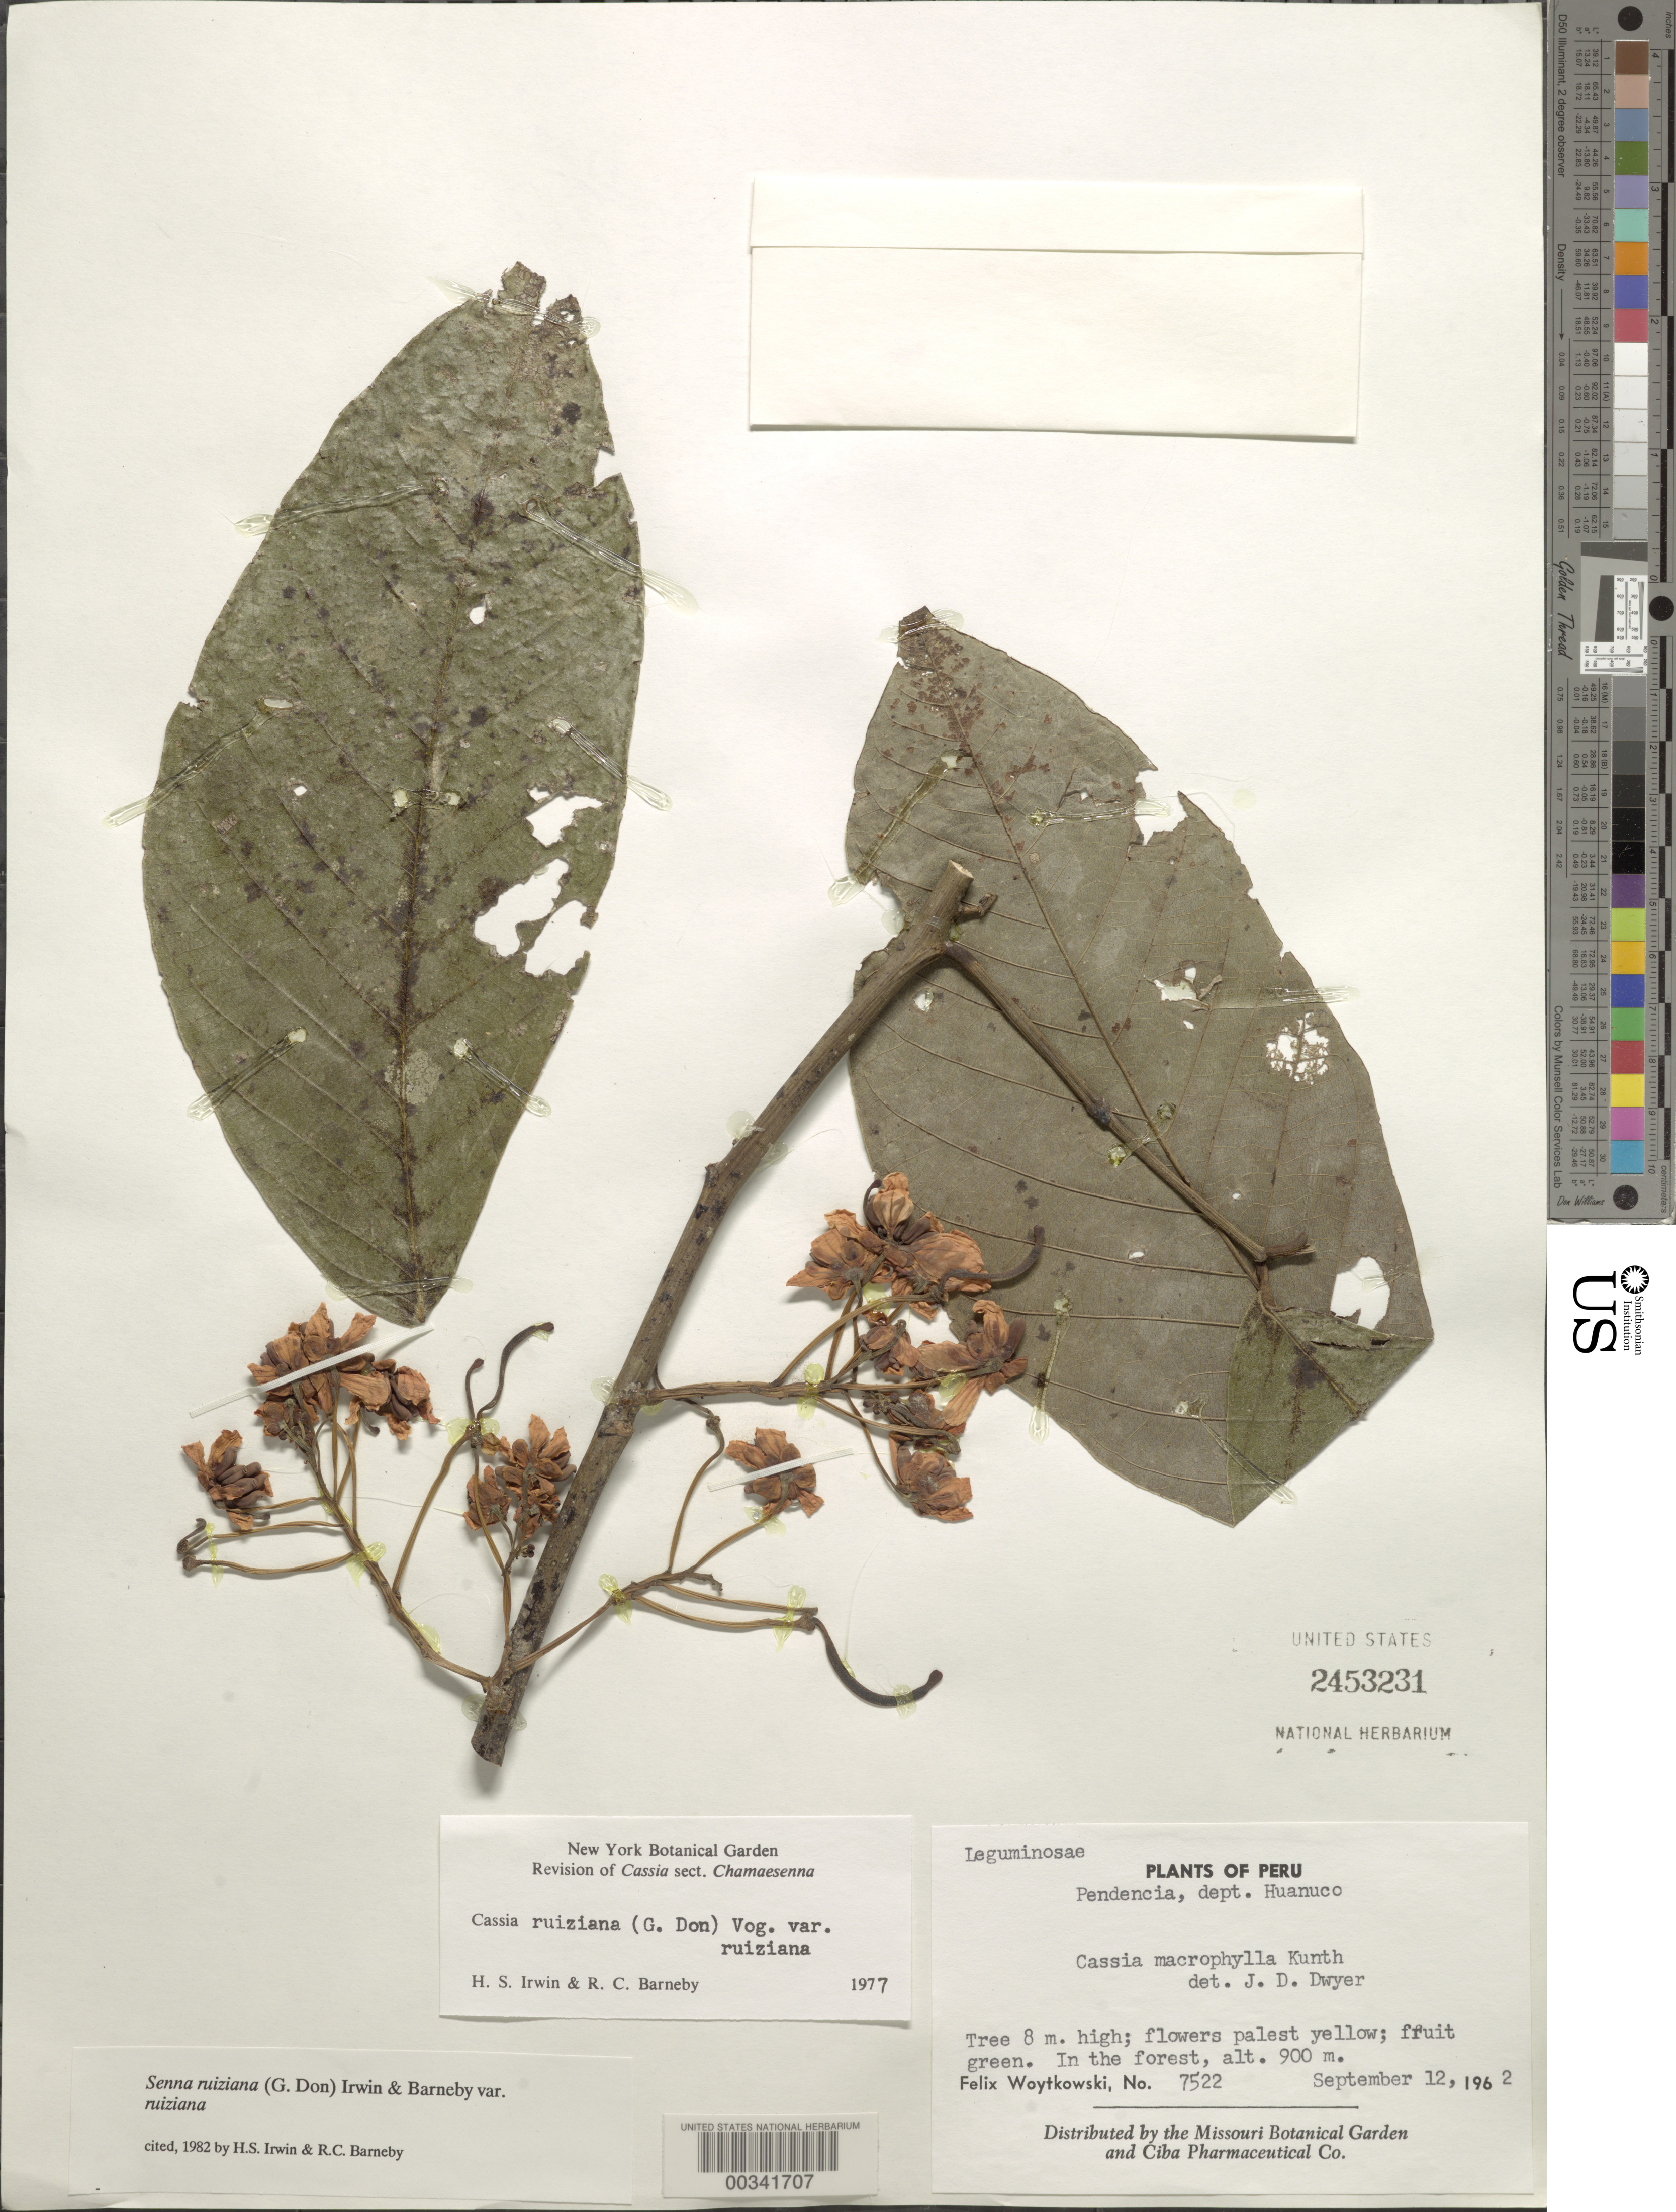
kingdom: Plantae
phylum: Tracheophyta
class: Magnoliopsida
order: Fabales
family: Fabaceae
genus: Senna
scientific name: Senna ruiziana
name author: (G. Don) H.S. Irwin & Barneby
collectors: F. Woytkowski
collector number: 7522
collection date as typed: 12 Sep 1962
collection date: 1962-09-12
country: Peru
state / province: Huánuco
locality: Pendencia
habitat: In the forest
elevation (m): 900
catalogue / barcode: US 2453231